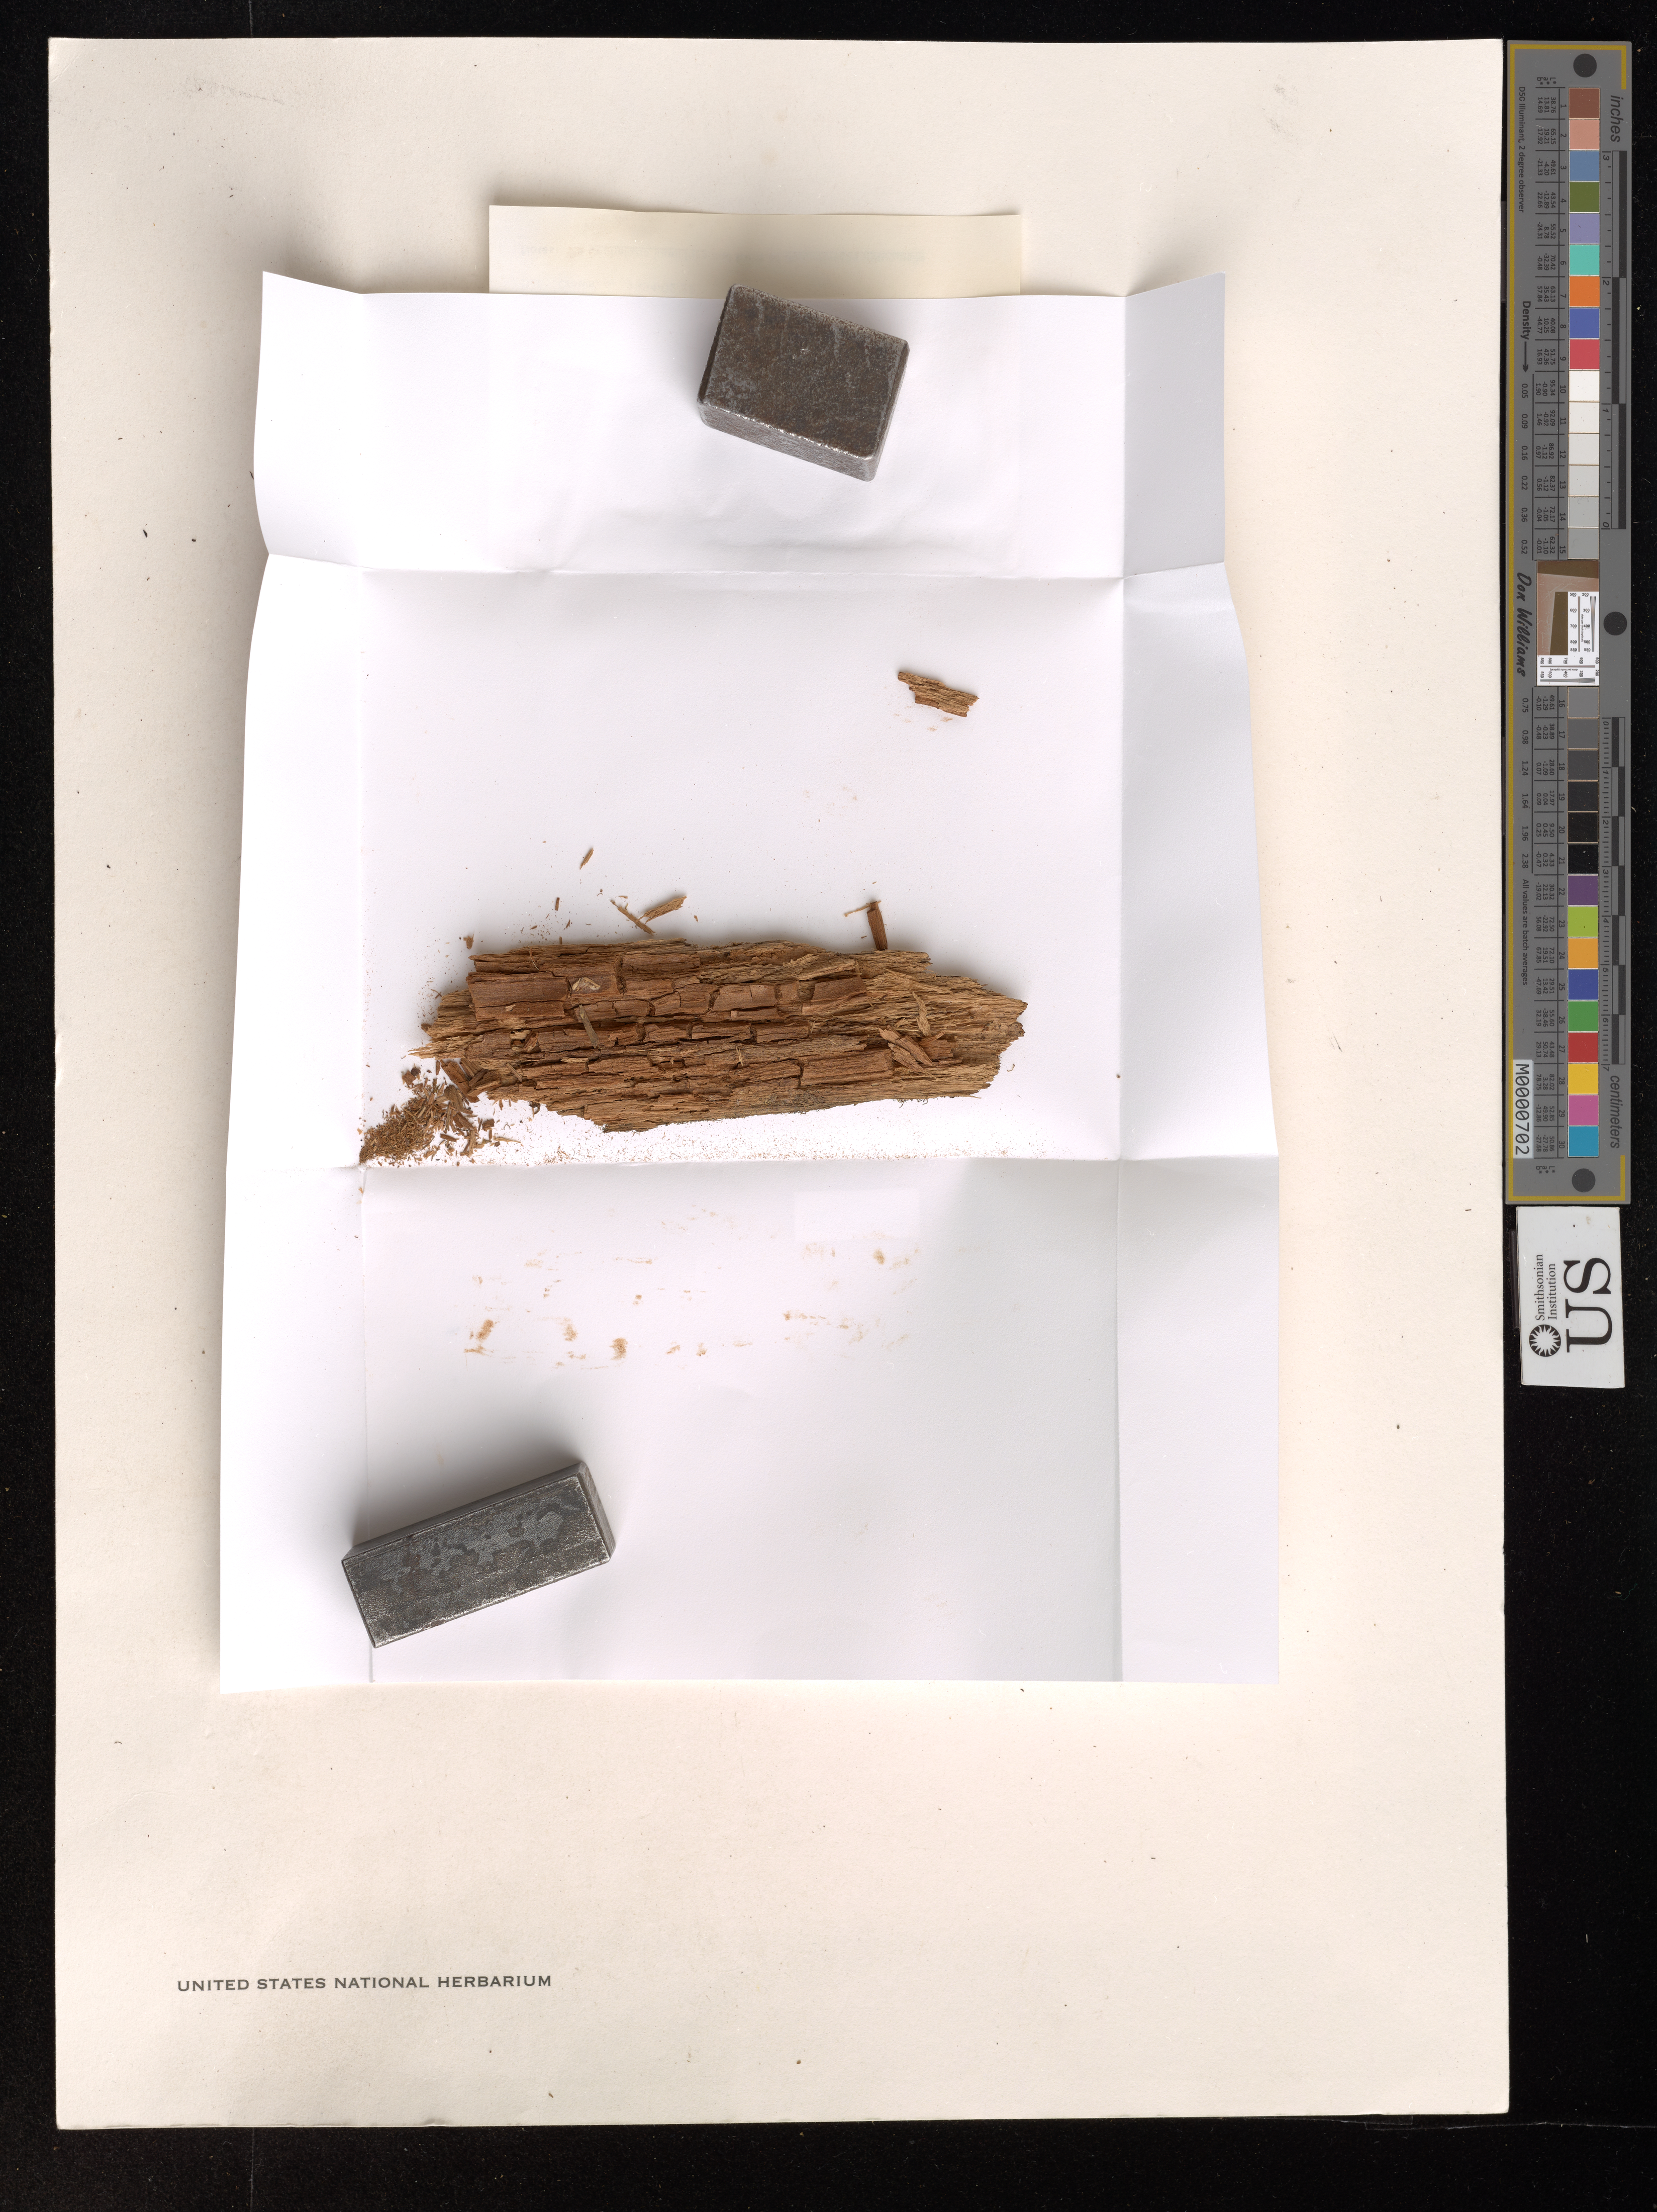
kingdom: Plantae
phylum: Marchantiophyta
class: Jungermanniopsida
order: Jungermanniales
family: Cephaloziaceae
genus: Nowellia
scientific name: Nowellia curvifolia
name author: (Dicks.) Mitt.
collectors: R. Cain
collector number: TRTC 6971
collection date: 1956-08-03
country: Canada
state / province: Ontario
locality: Algoma Dist. McNie (5F) Twp. Aubinadong River.